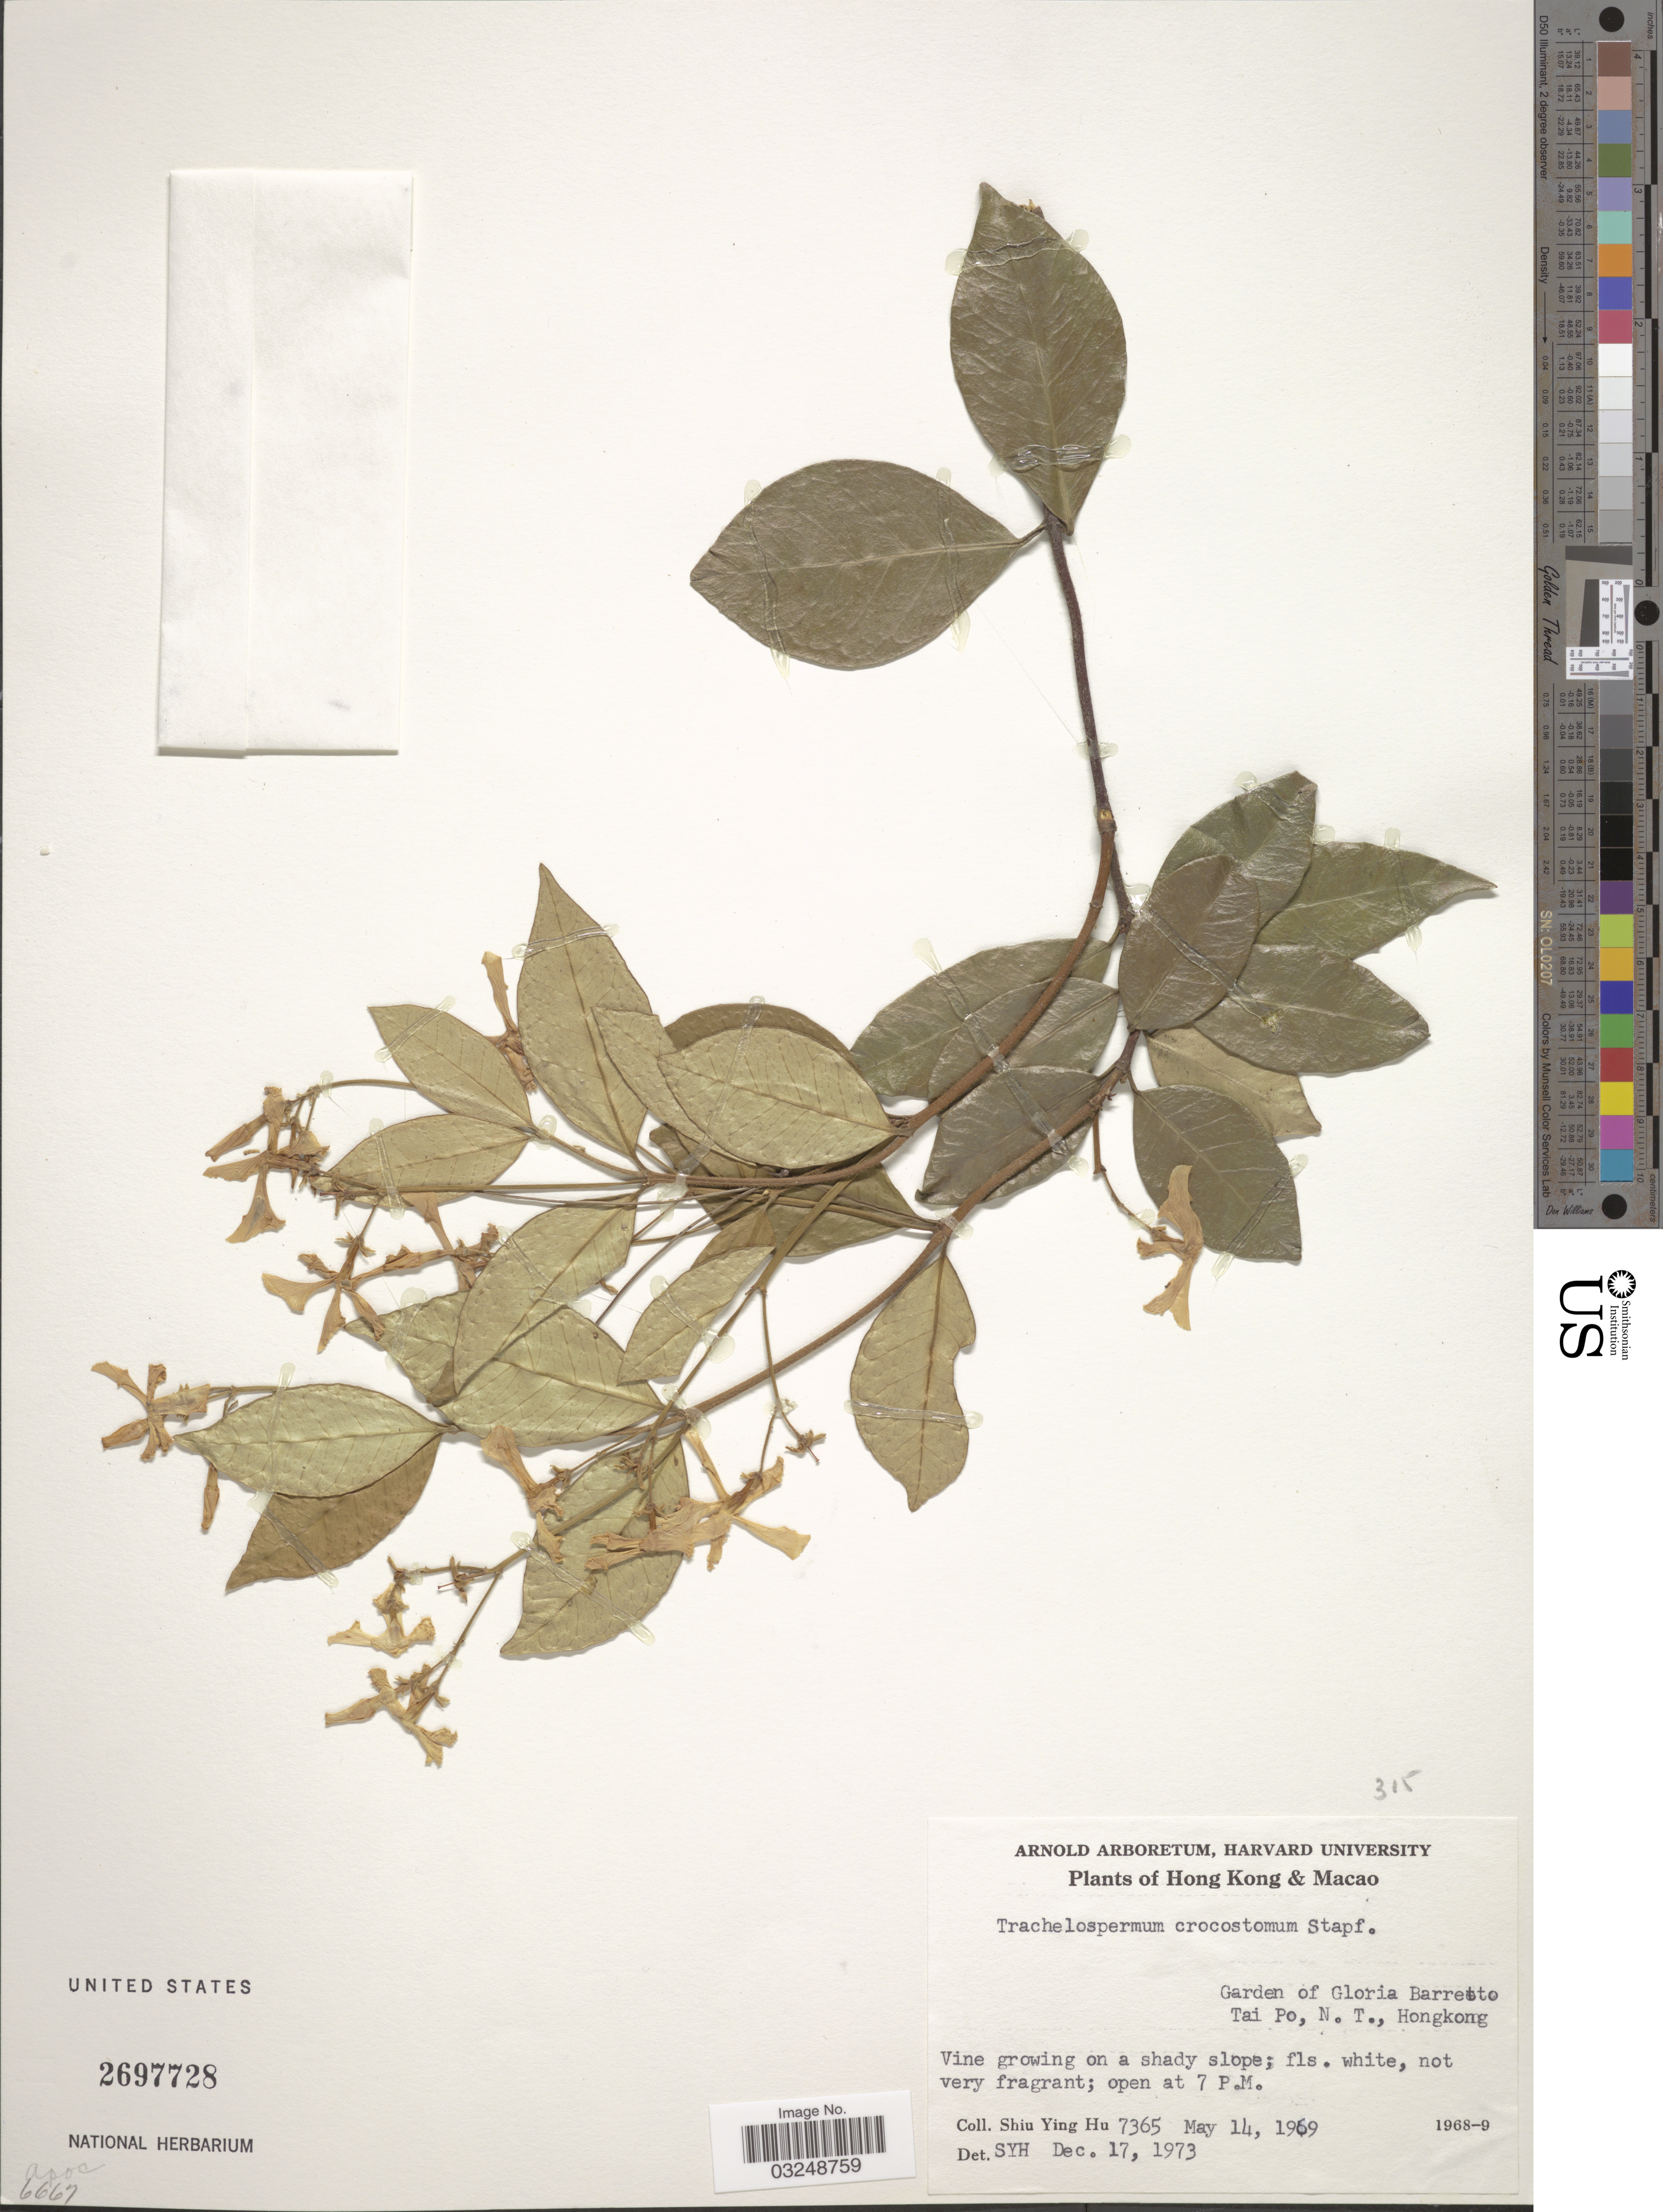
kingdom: Plantae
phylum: Tracheophyta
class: Magnoliopsida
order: Gentianales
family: Apocynaceae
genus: Trachelospermum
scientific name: Trachelospermum crocostomum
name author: Stapf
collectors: S. Y. Hu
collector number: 7365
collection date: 1969-05-14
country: China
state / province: Hong Kong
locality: Garden of Gloria Barretto, Tai Po, N.T., Hong Kong.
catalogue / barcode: US 2697728